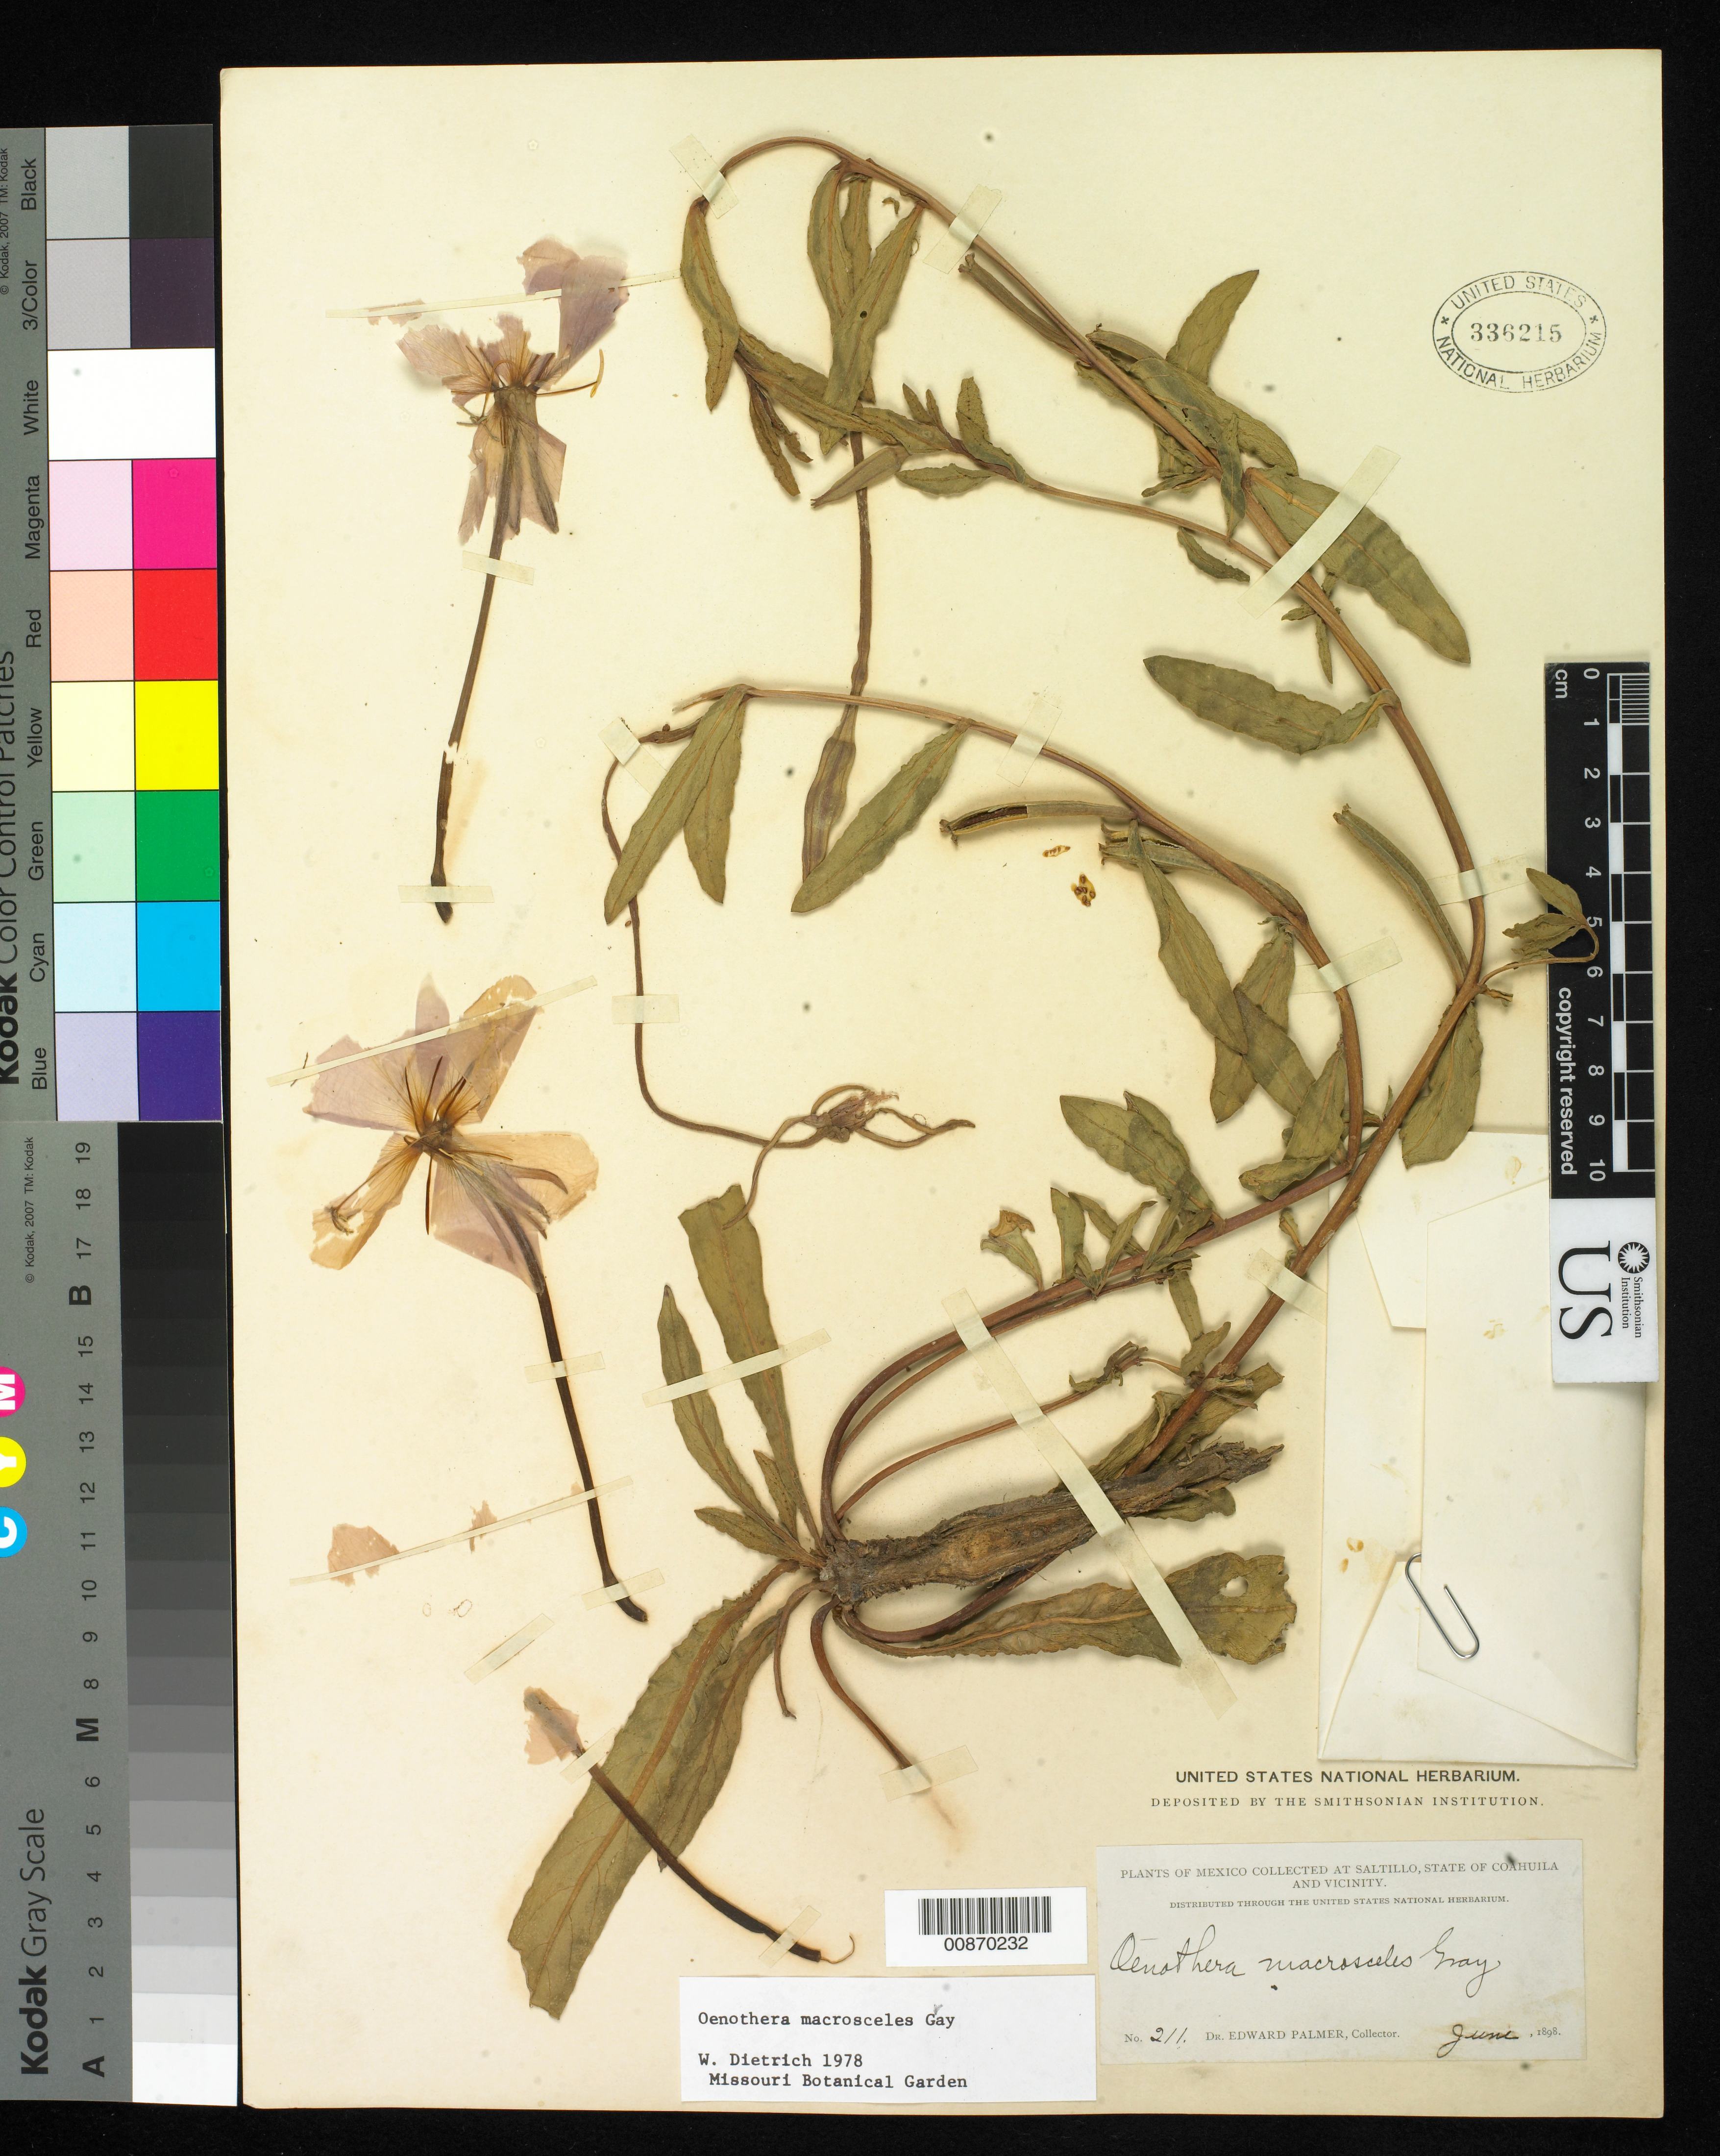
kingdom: Plantae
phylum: Tracheophyta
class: Magnoliopsida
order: Myrtales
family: Onagraceae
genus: Oenothera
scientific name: Oenothera macrosceles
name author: A. Gray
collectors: E. Palmer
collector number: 211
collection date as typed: Jun 1898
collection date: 1898-06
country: Mexico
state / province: Coahuila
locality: Saltillo, Coahuila and vicinity.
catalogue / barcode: US 336215